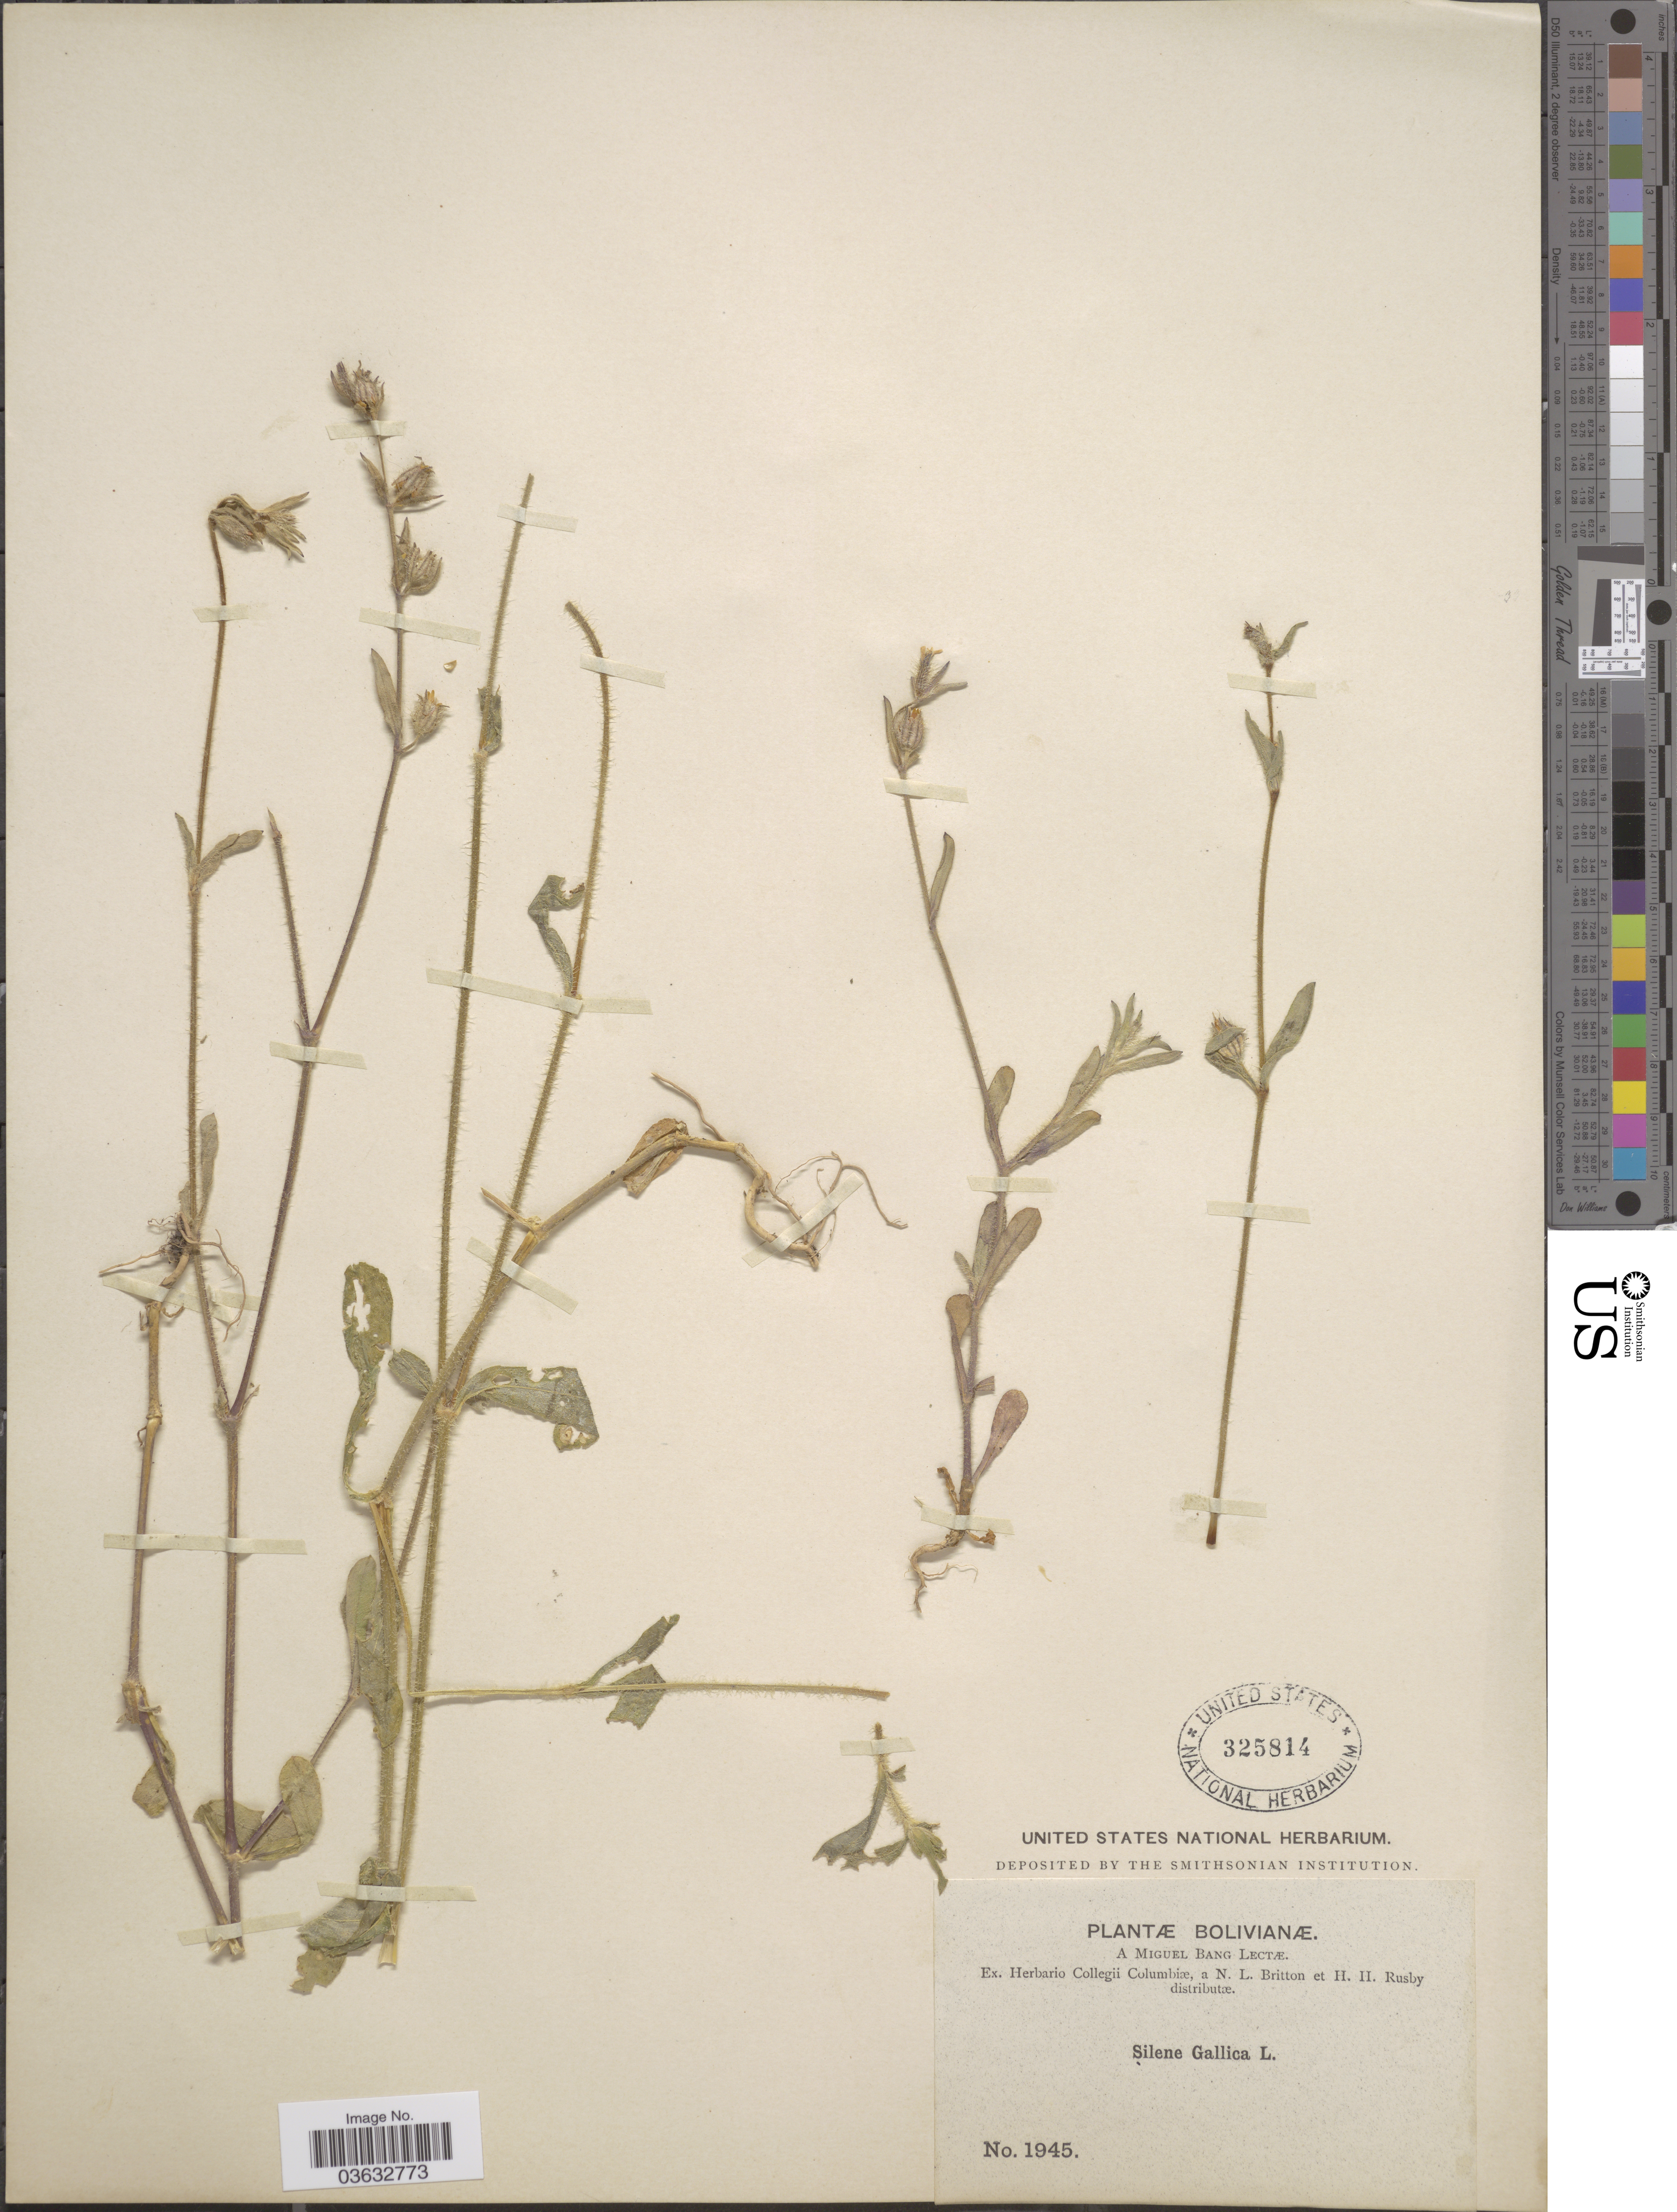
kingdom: Plantae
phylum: Tracheophyta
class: Magnoliopsida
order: Caryophyllales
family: Caryophyllaceae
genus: Silene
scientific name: Silene gallica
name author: L.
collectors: M. Bang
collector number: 1945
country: Bolivia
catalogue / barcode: US 325814